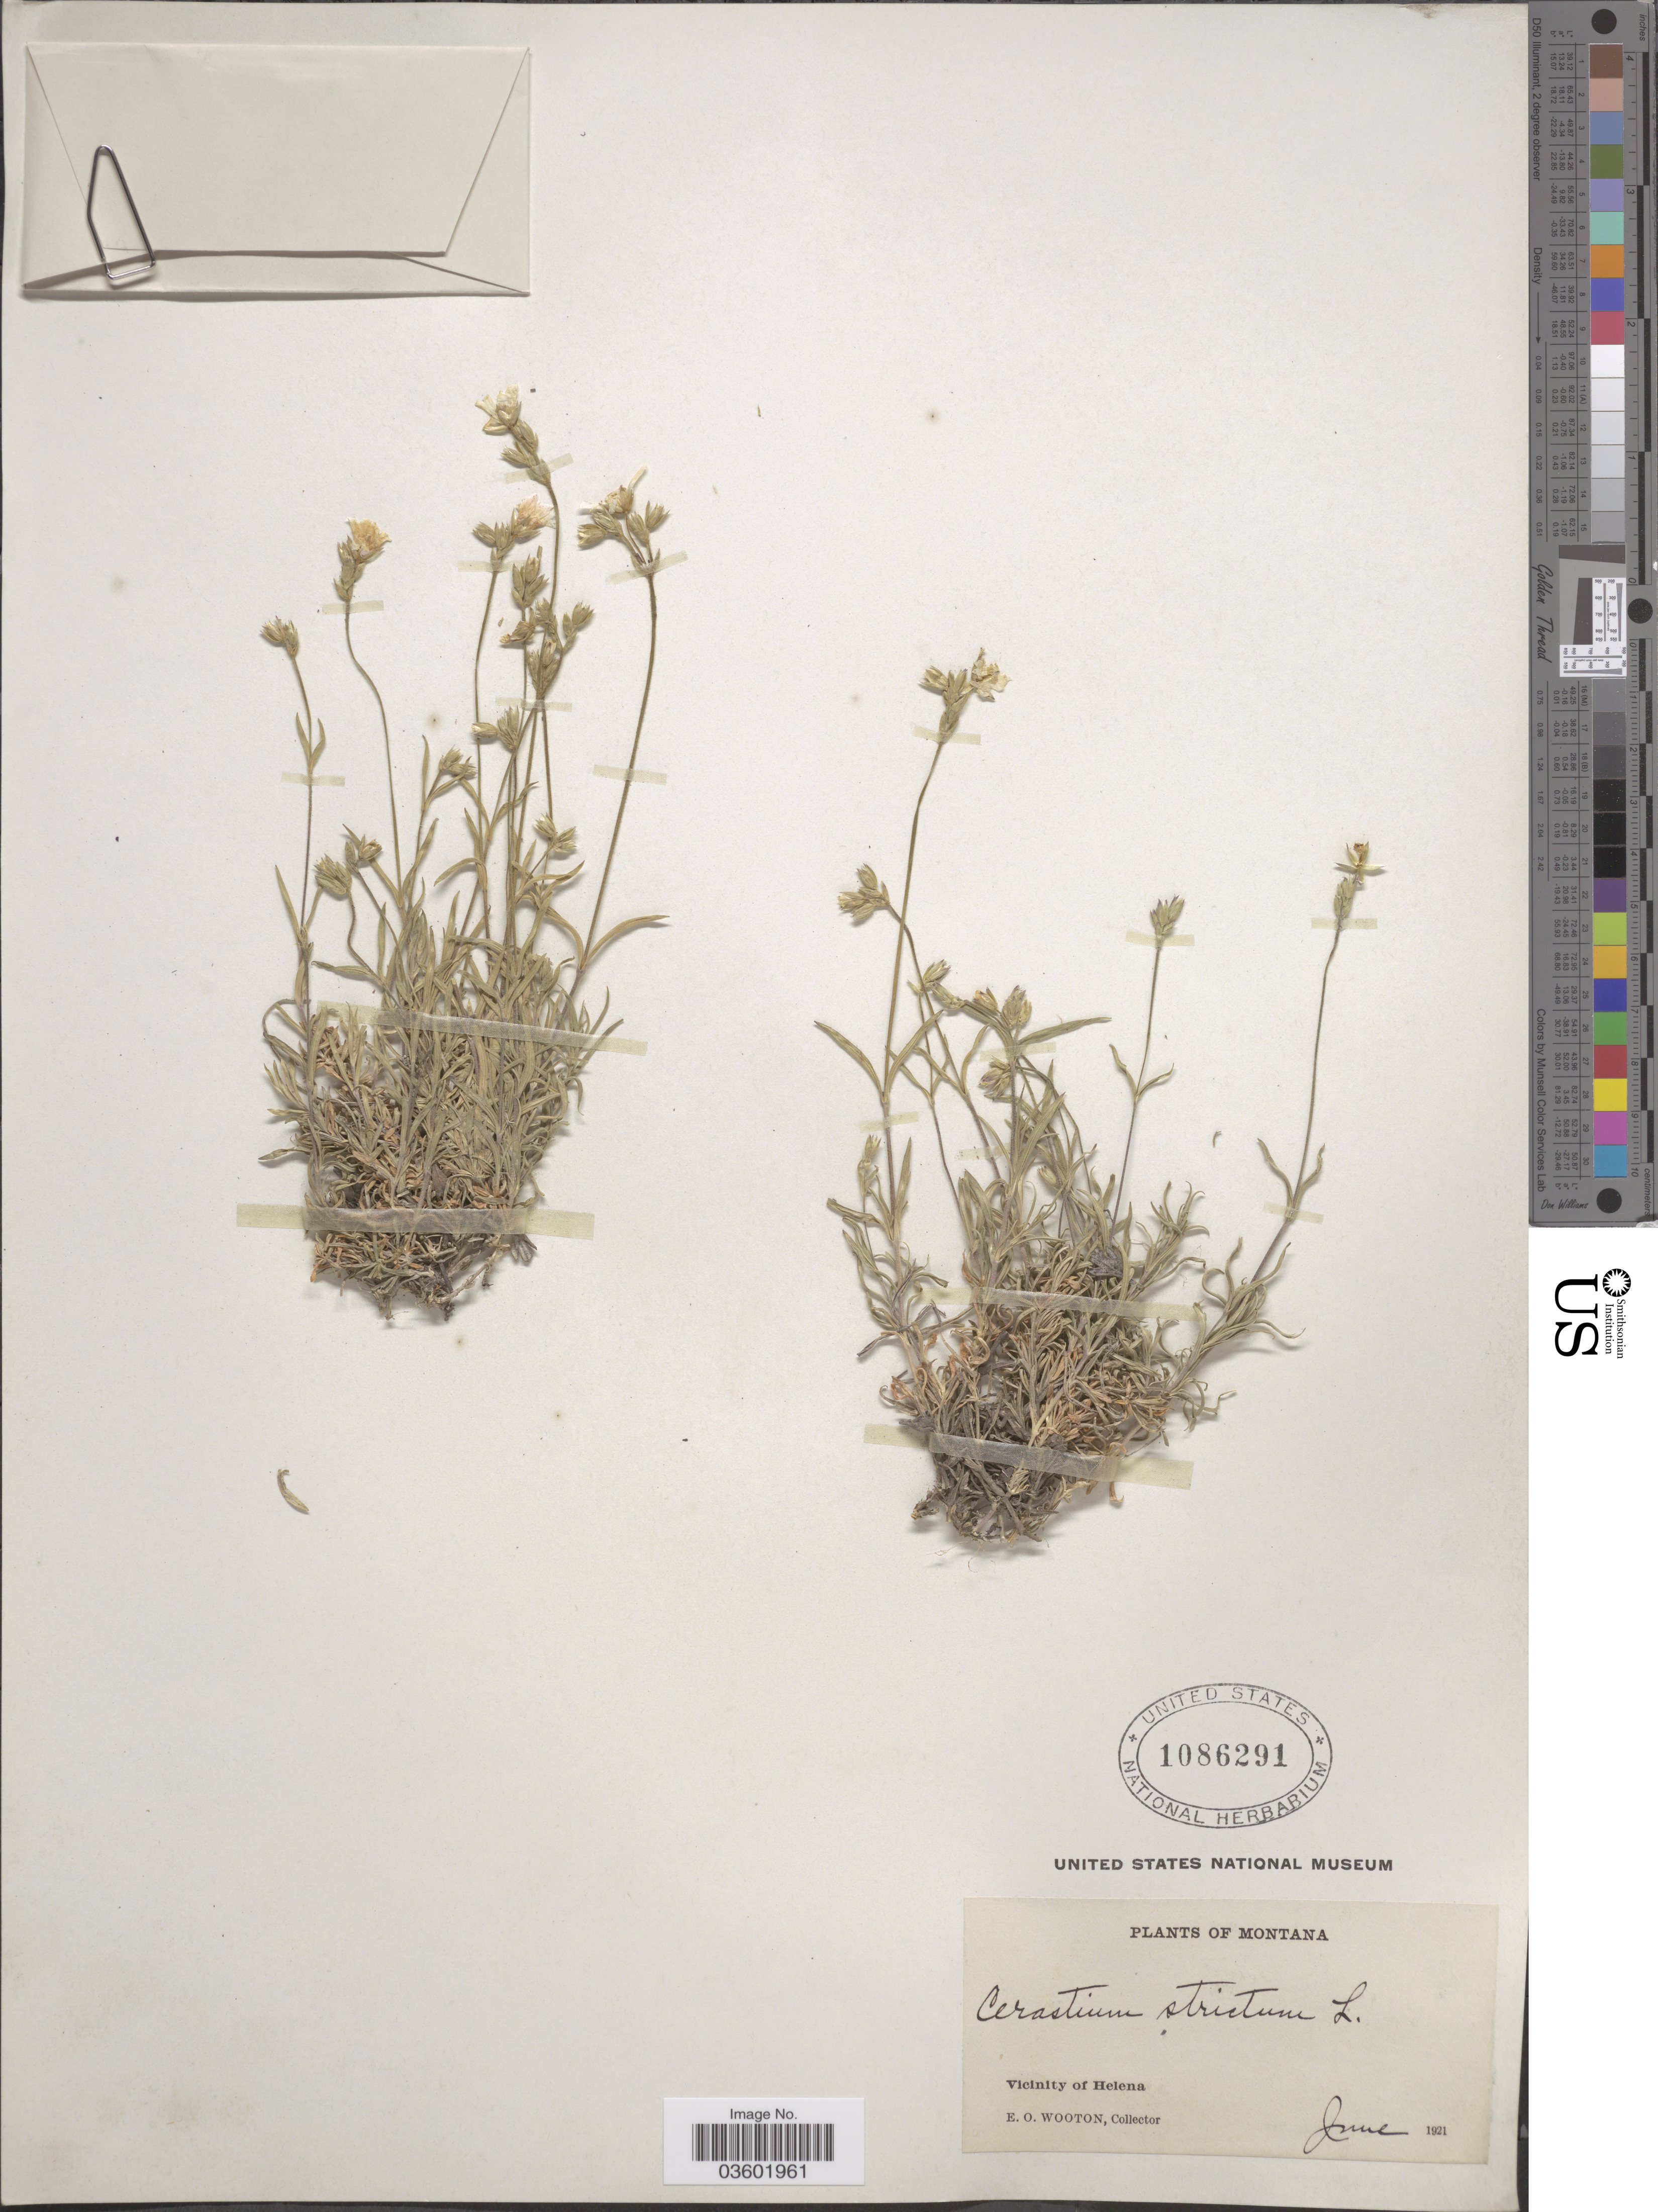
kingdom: Plantae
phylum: Tracheophyta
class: Magnoliopsida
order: Caryophyllales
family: Caryophyllaceae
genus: Cerastium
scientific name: Cerastium strictum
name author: L.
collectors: E. O. Wooton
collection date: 1921-06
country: United States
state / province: Montana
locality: Vicinity of Helena.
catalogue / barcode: US 1086291